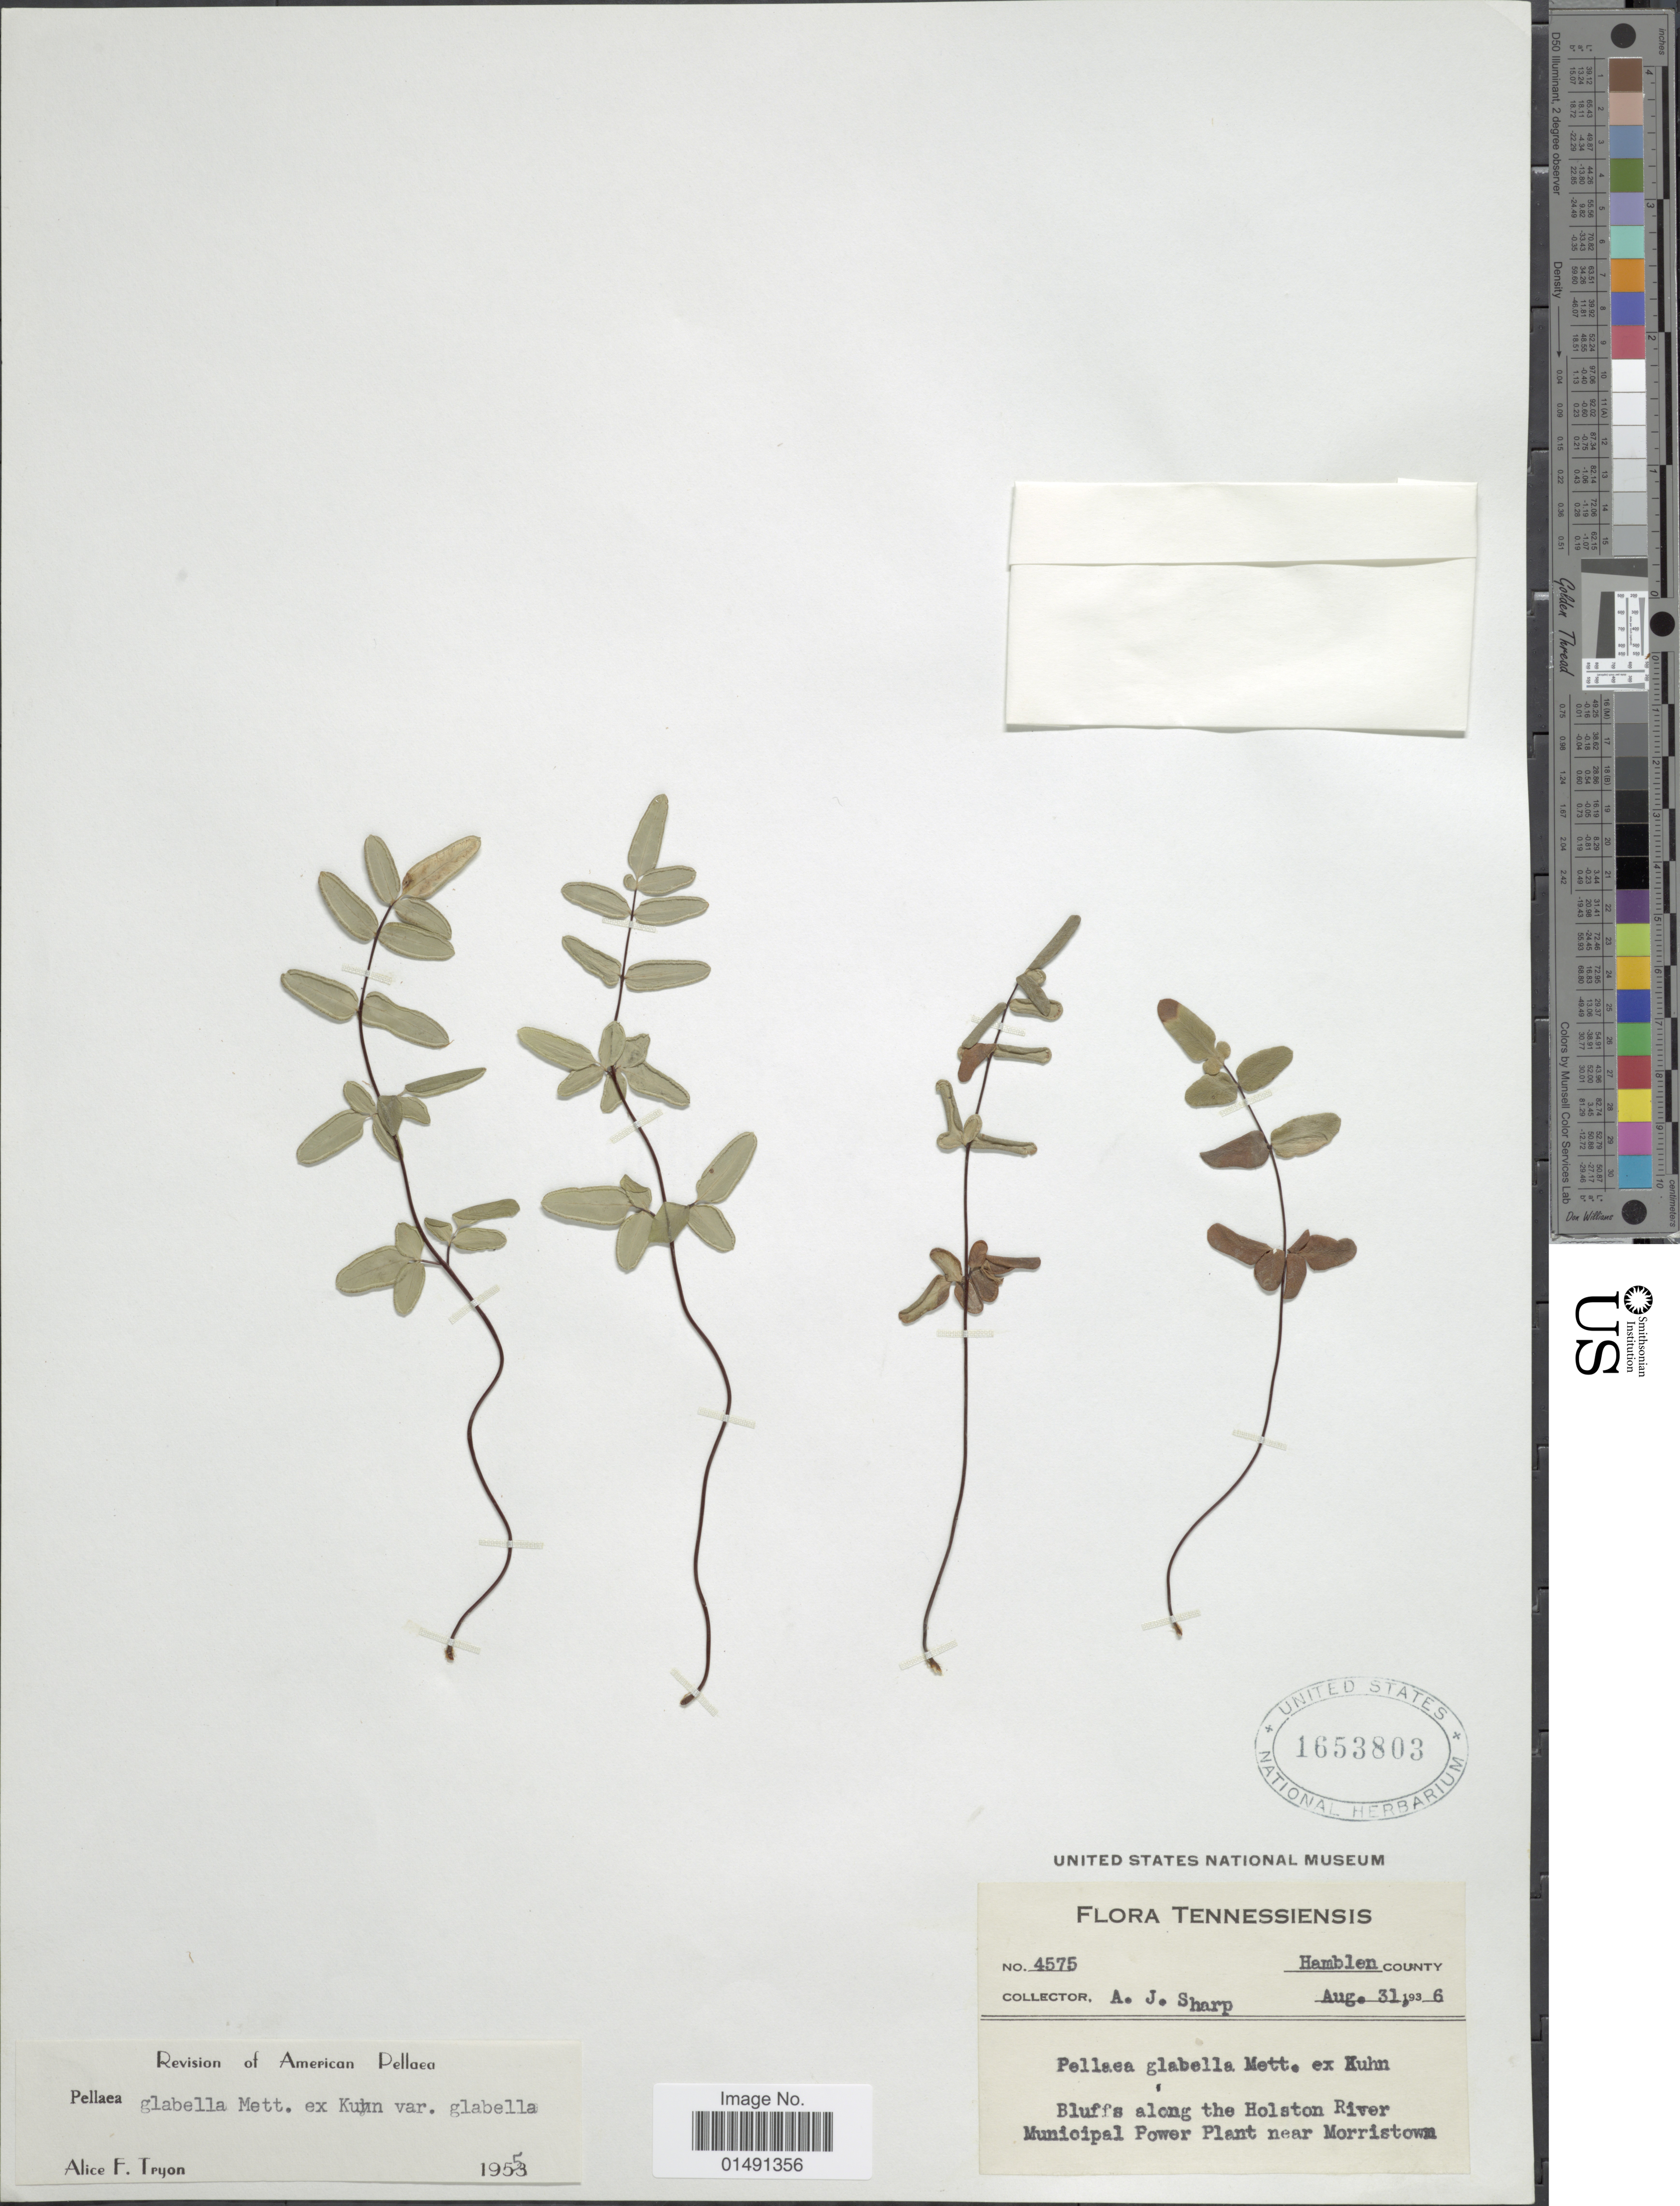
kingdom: Plantae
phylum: Tracheophyta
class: Polypodiopsida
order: Polypodiales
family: Pteridaceae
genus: Pellaea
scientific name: Pellaea glabella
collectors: A. J. Sharp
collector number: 4575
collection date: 1936-08-31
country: United States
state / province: Tennessee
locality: Bluffs along the Holston River Municipal Power Plant near Morristown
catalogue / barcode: US 1653803